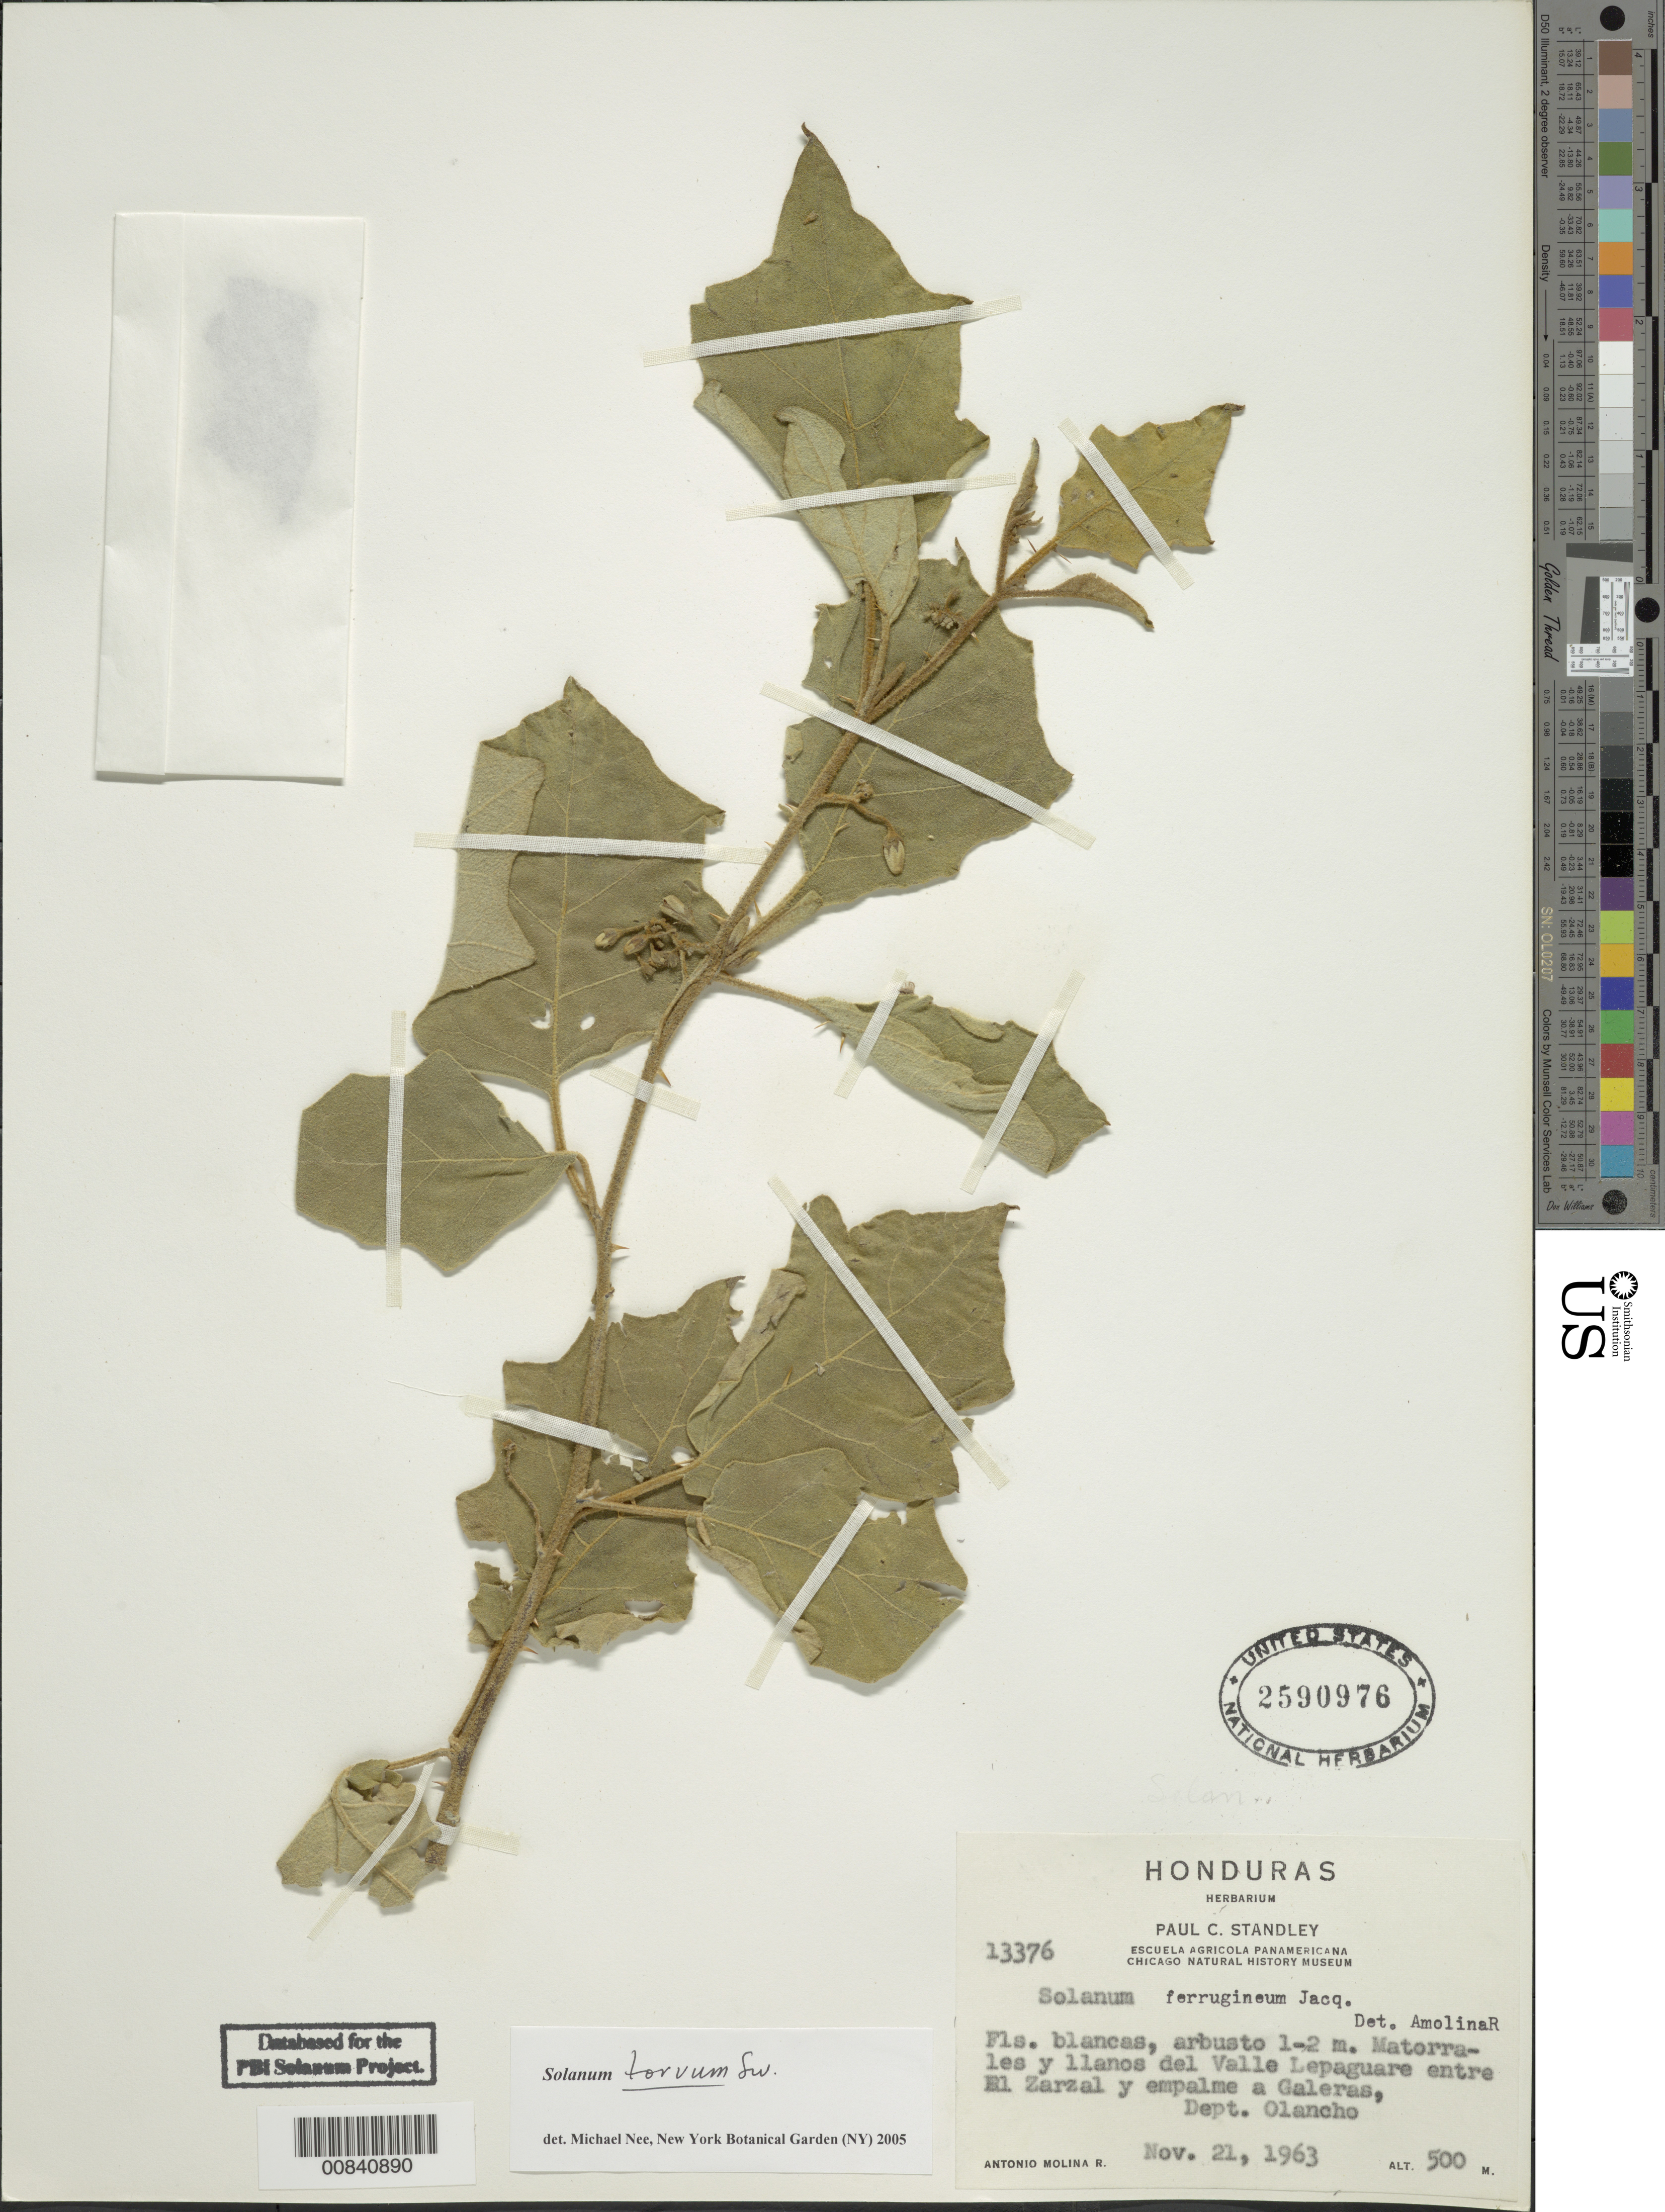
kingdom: Plantae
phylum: Tracheophyta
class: Magnoliopsida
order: Solanales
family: Solanaceae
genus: Solanum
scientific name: Solanum torvum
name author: Sw.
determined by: Nee, Michael H.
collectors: A. Molina R.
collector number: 13376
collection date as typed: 21 Nov 1963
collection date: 1963-11-21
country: Honduras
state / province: Olancho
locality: Matorrales y llanos del valle Lepaguare entre El Zarzal y empalme a Galeras.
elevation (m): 500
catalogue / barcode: US 2590976